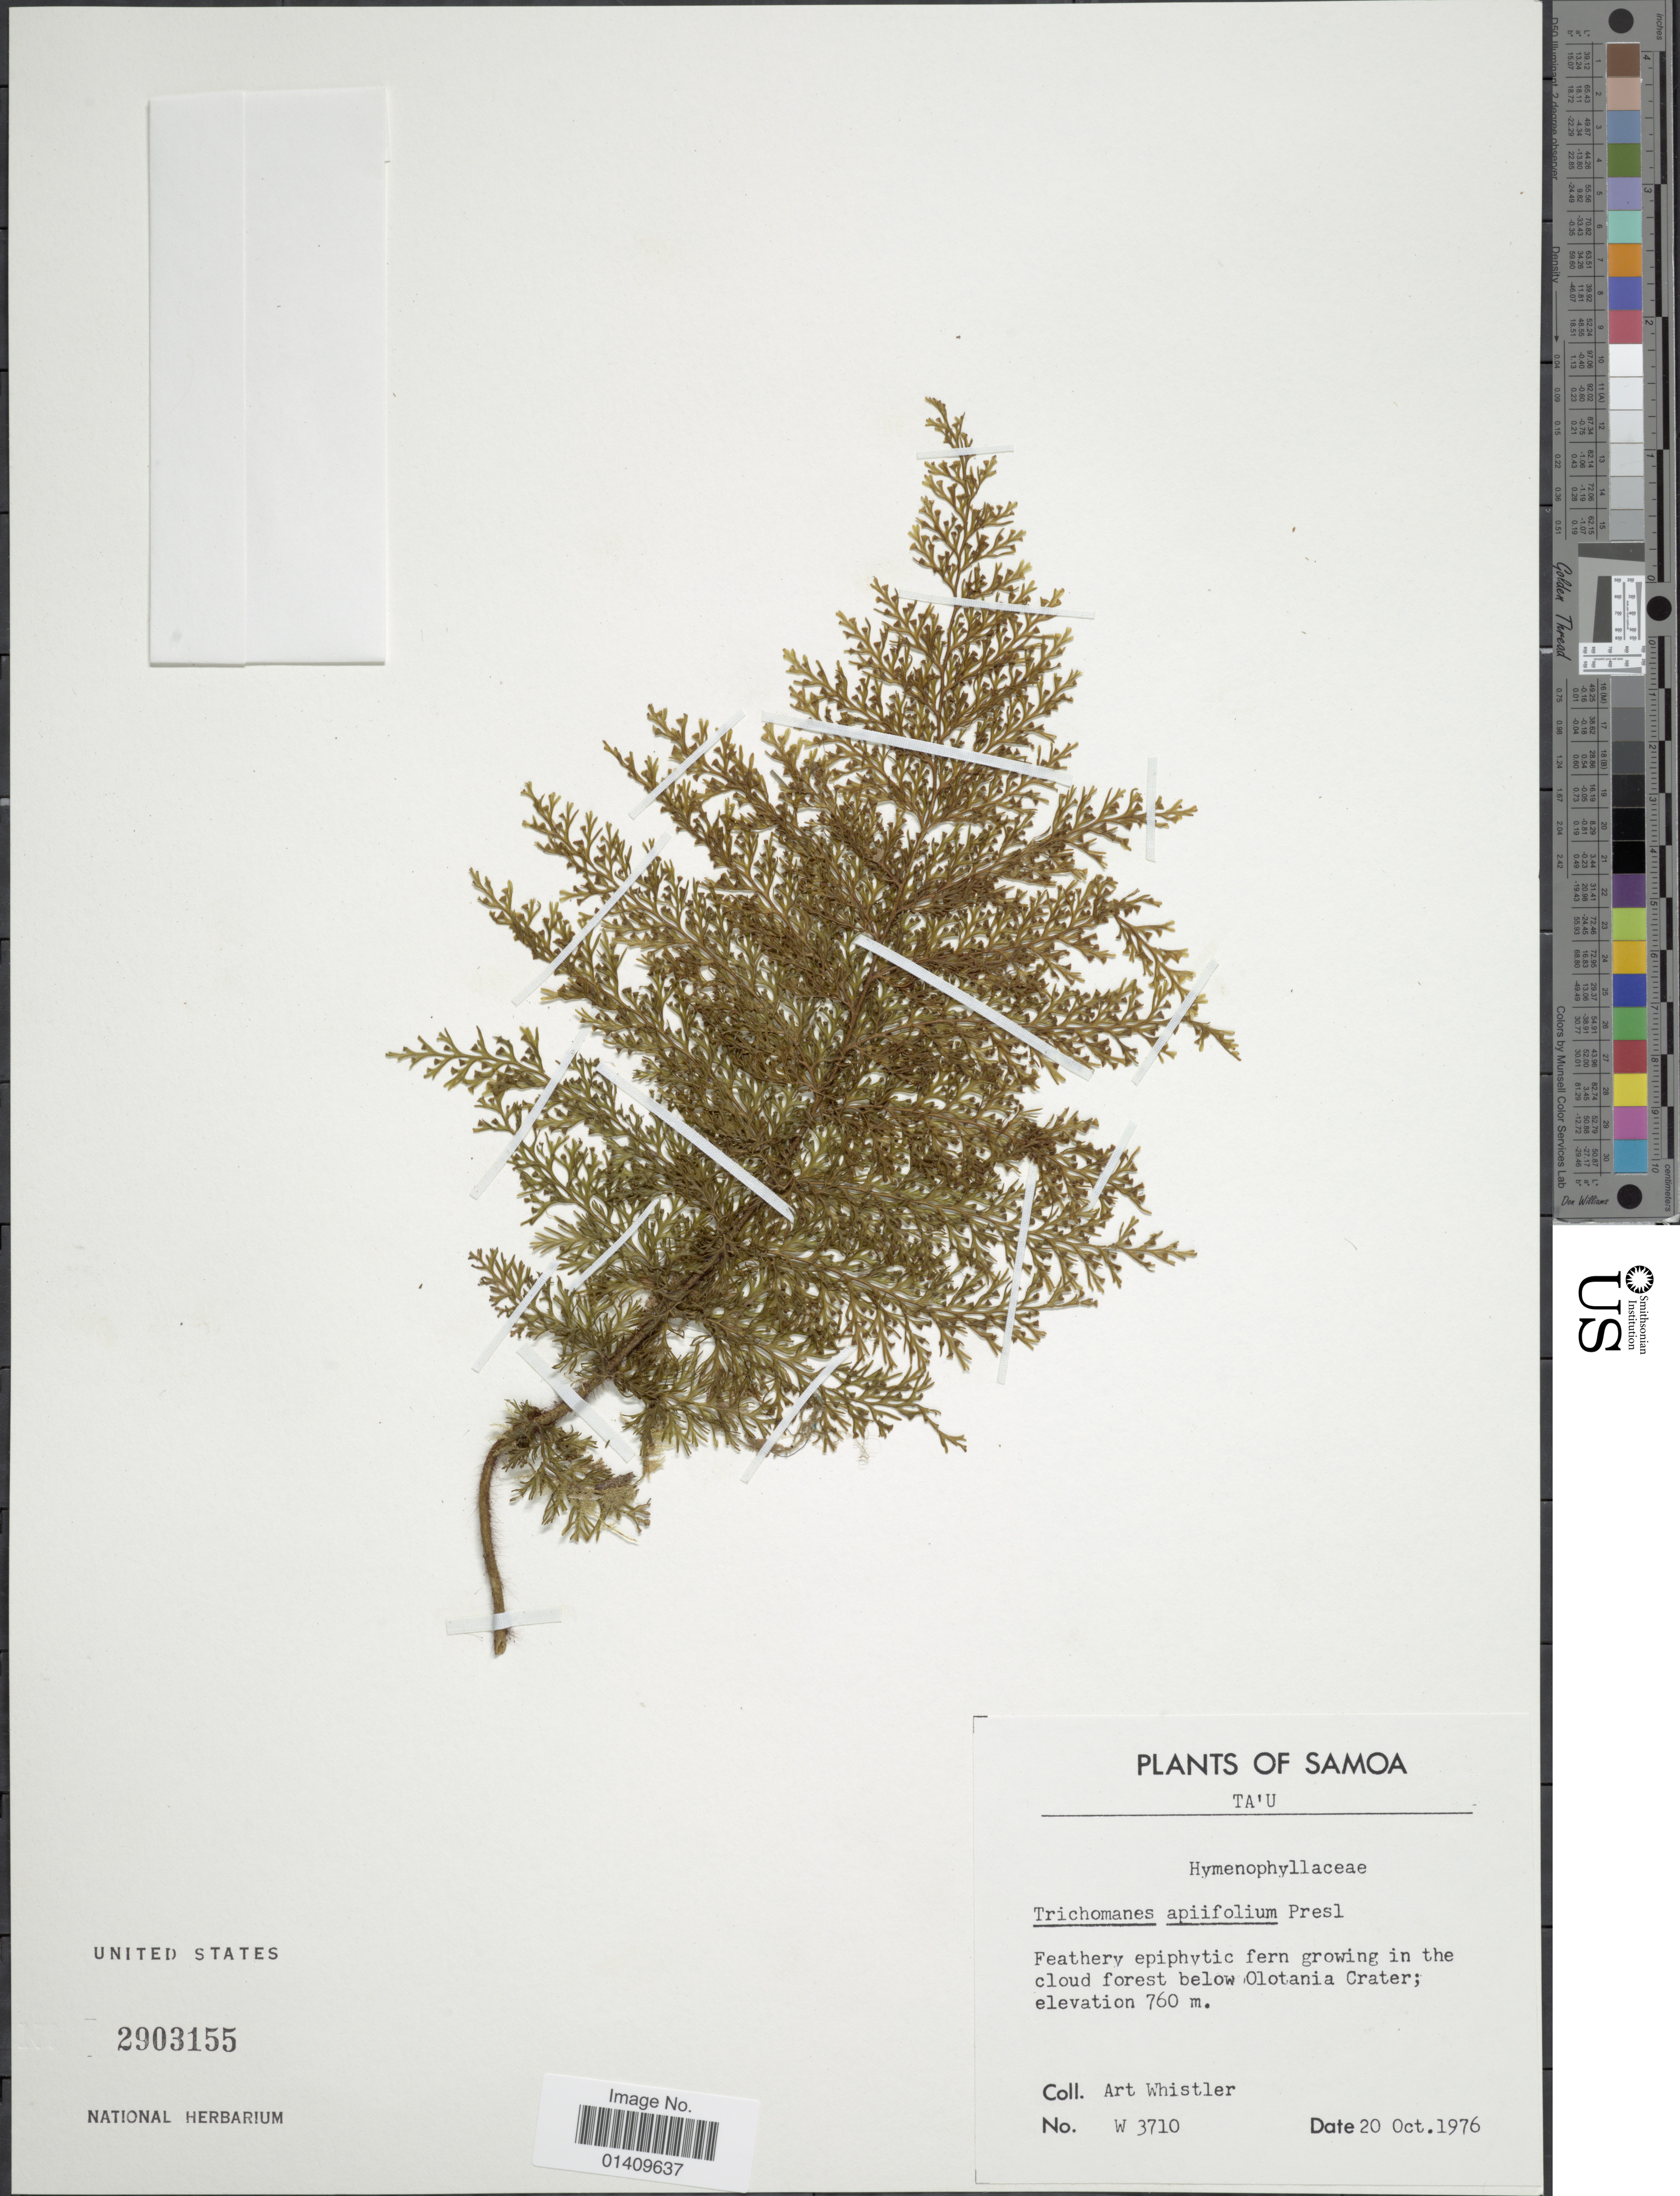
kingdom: Plantae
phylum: Tracheophyta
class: Polypodiopsida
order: Hymenophyllales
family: Hymenophyllaceae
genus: Callistopteris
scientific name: Callistopteris apiifolia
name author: (C. Presl) Copel.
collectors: A. Whistler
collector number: w3710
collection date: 1976-10-20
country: American Samoa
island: Ta'u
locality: Ta'u cloud forest below Olotania Crater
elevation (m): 760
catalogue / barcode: US 2903155